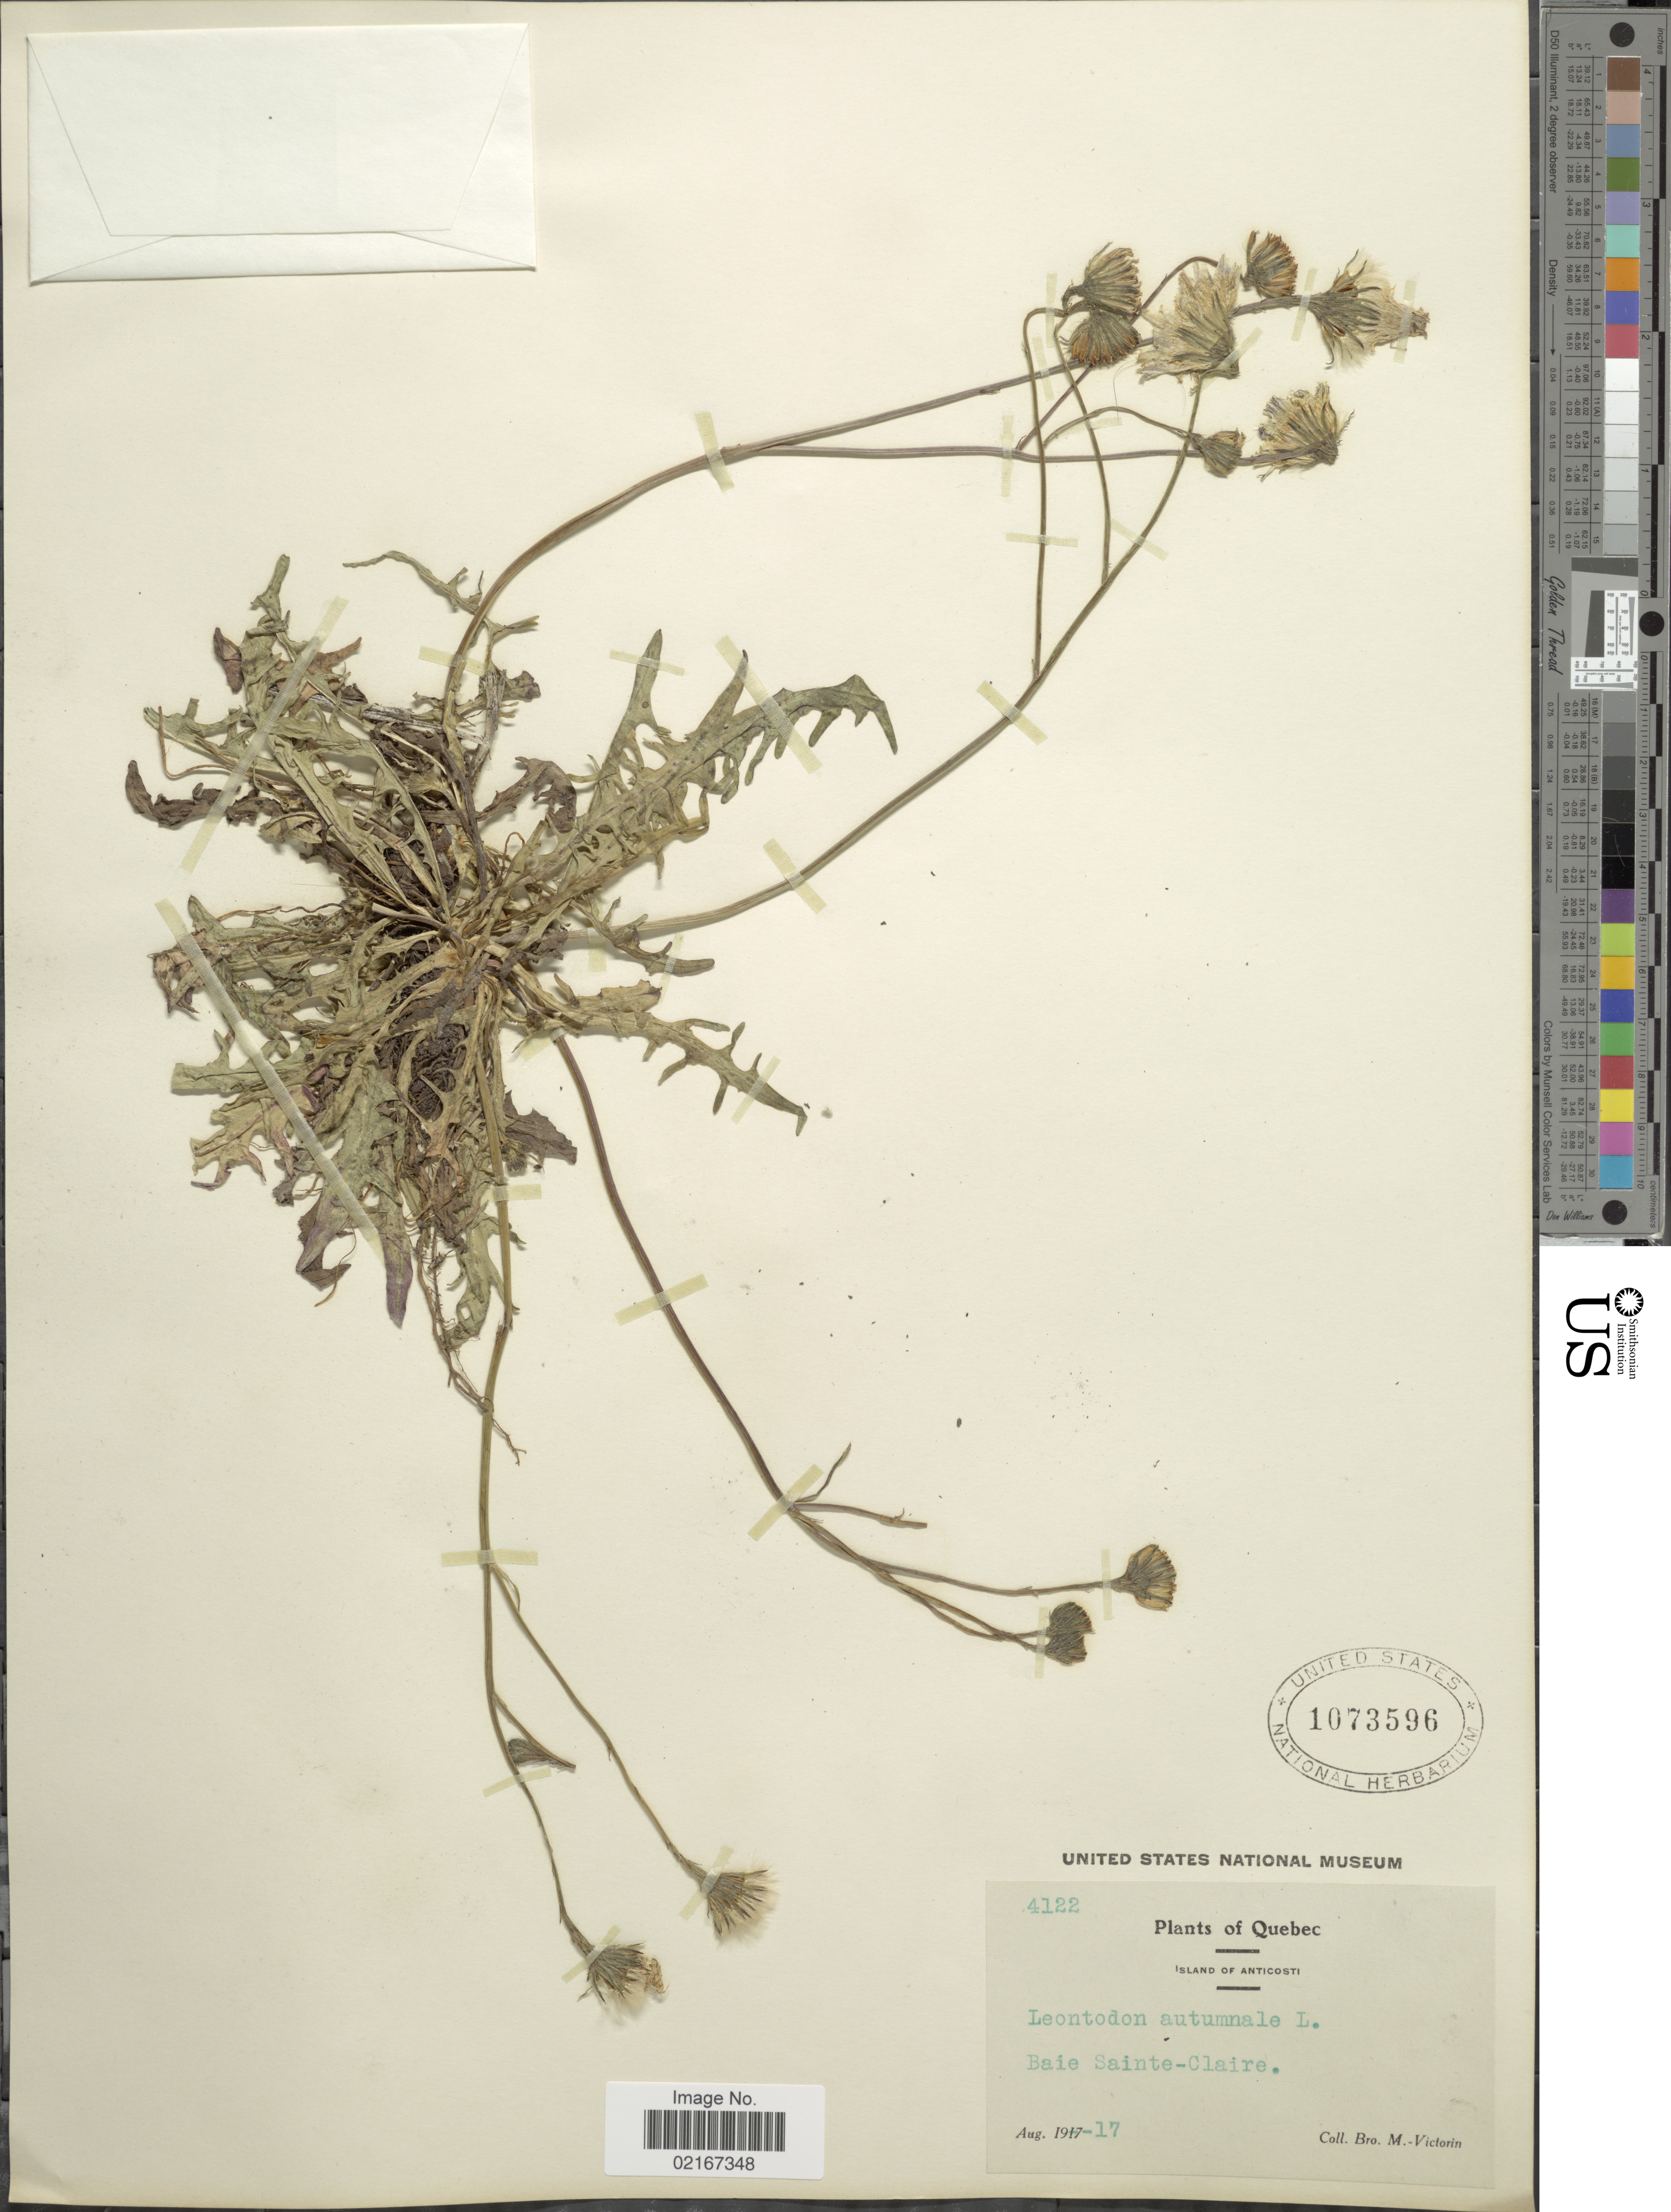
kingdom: Plantae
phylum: Tracheophyta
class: Magnoliopsida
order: Asterales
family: Asteraceae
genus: Scorzoneroides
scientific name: Scorzoneroides autumnalis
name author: (L.) Moench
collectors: Fr. Marie-Victorin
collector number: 4122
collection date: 1917-08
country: Canada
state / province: Quebec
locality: Island of Anticosti, Baie Sainte-Claire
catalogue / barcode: US 1073596